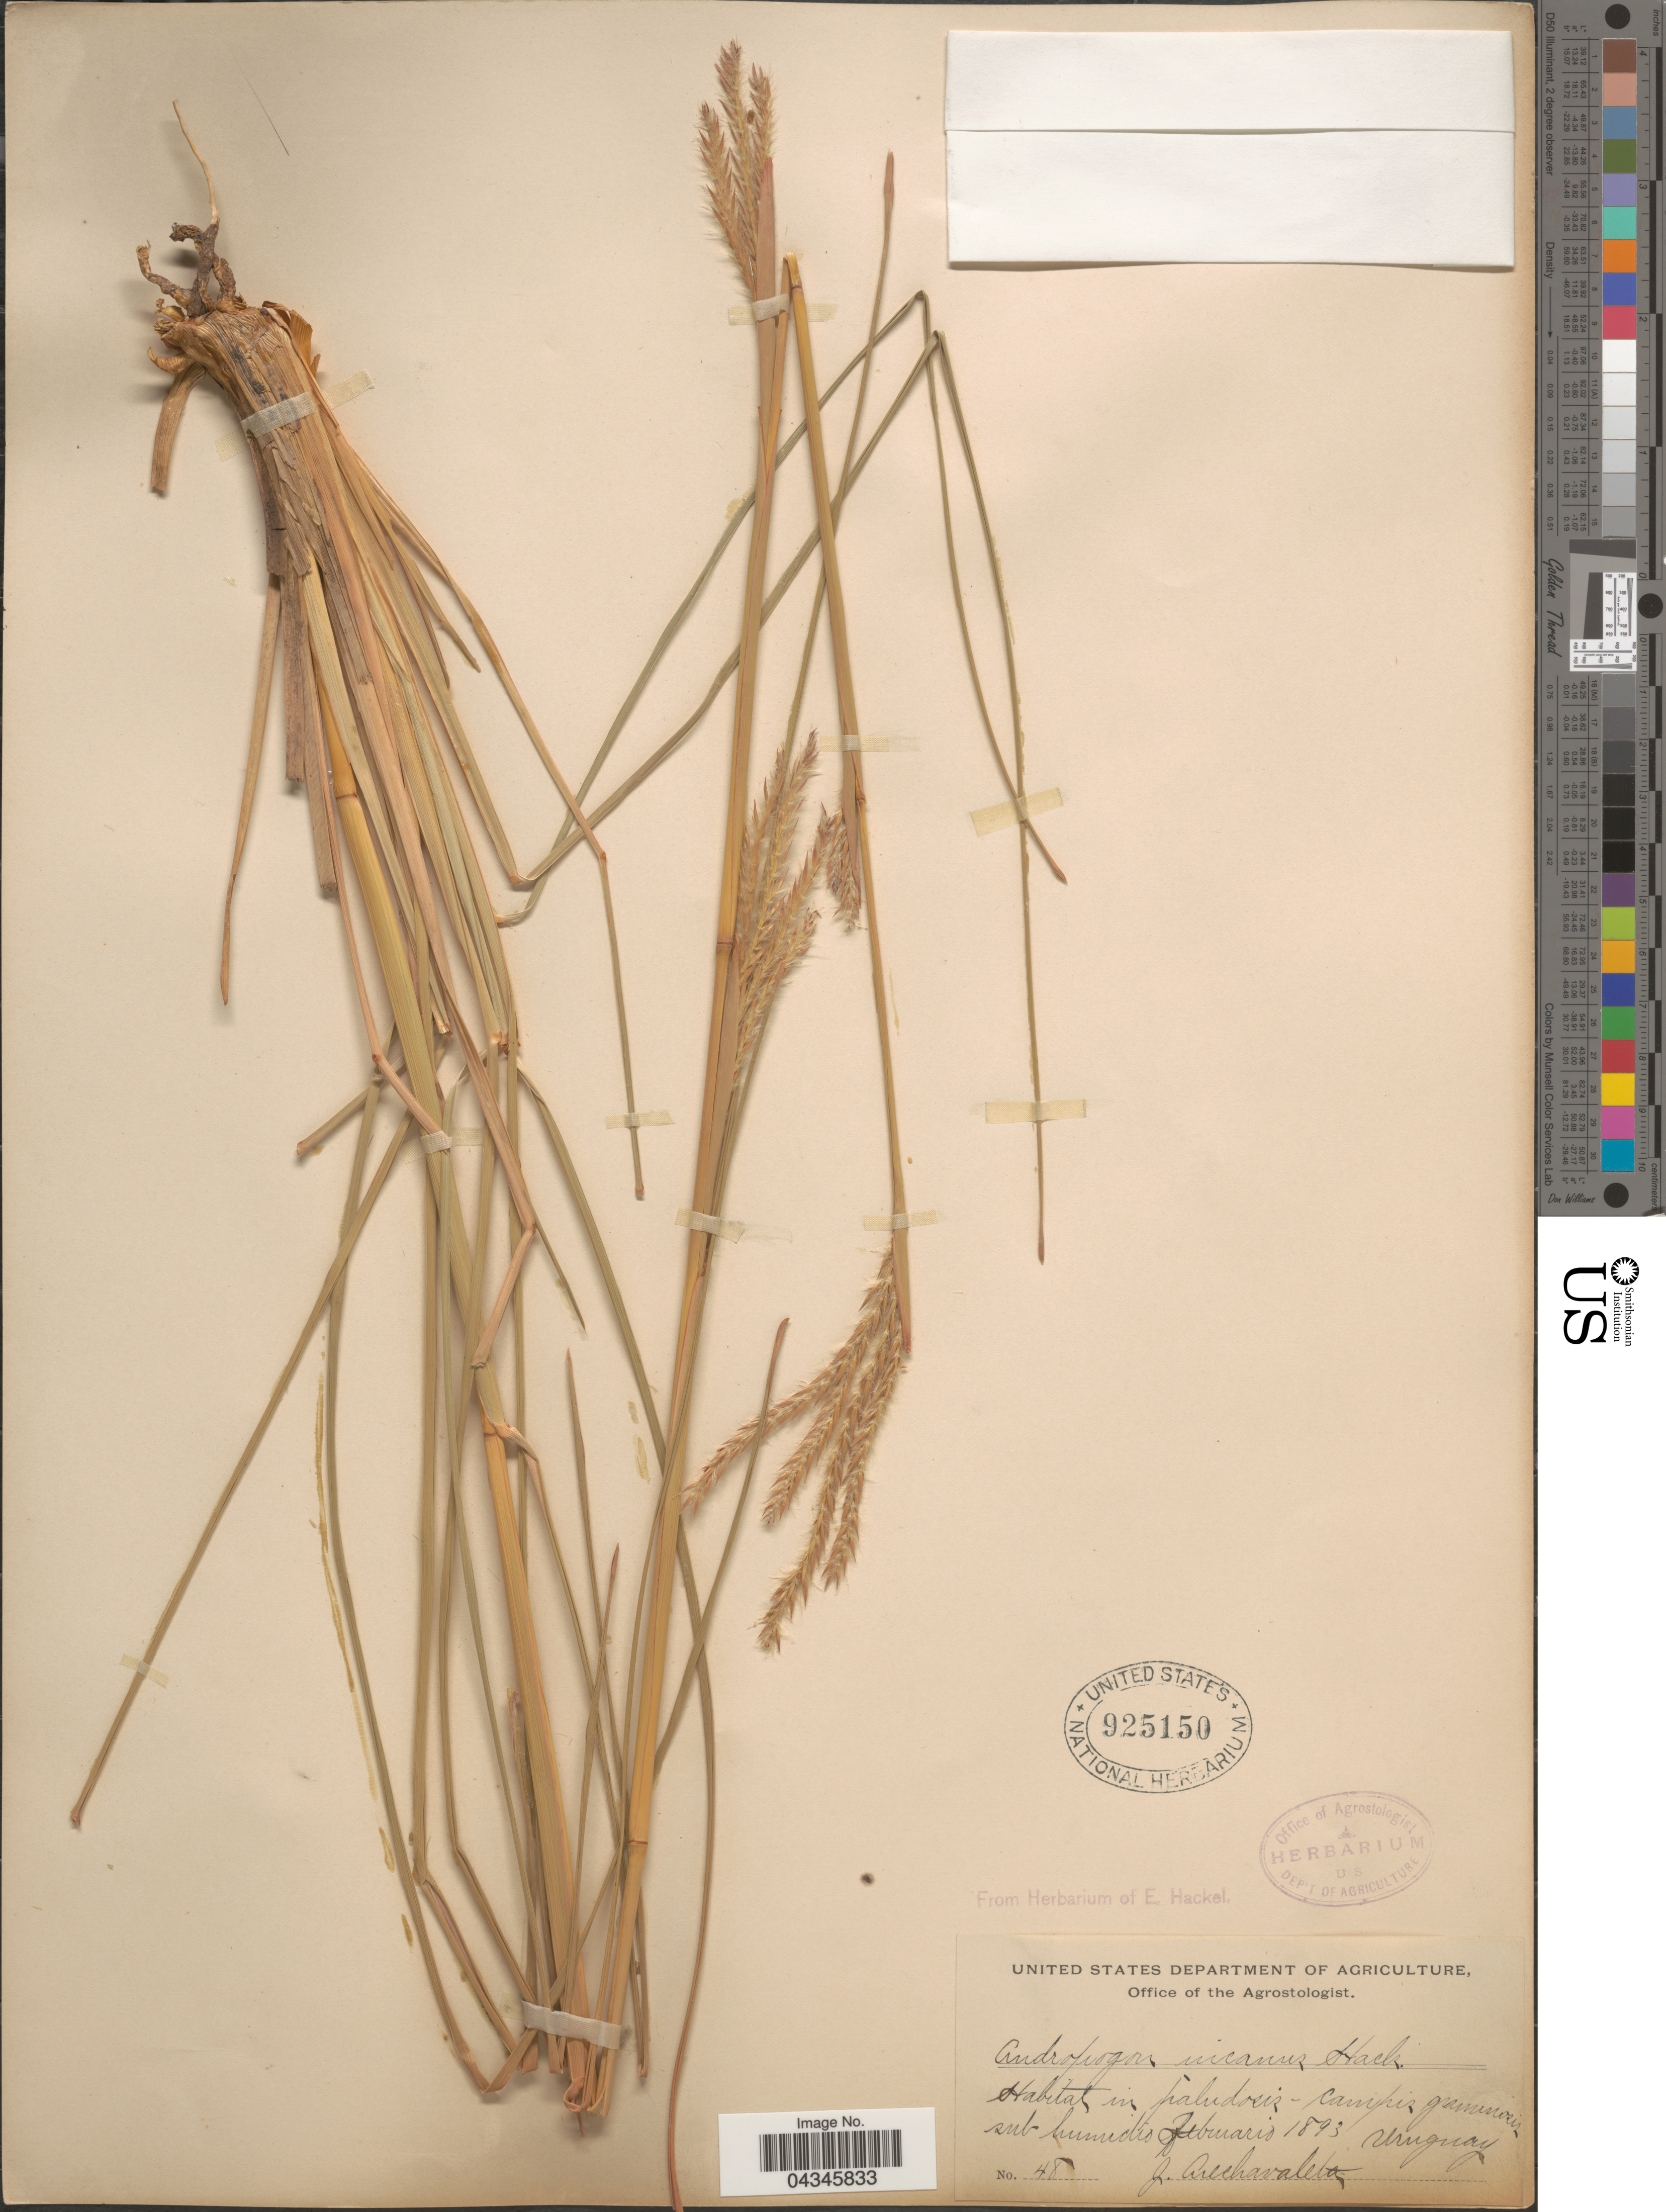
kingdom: Plantae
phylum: Tracheophyta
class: Liliopsida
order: Poales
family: Poaceae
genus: Andropogon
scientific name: Andropogon lateralis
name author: Nees in Mart.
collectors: J. Arechavaleta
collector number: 48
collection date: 1893-02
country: Uruguay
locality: Campis graminosis sub humidis.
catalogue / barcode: US 925150